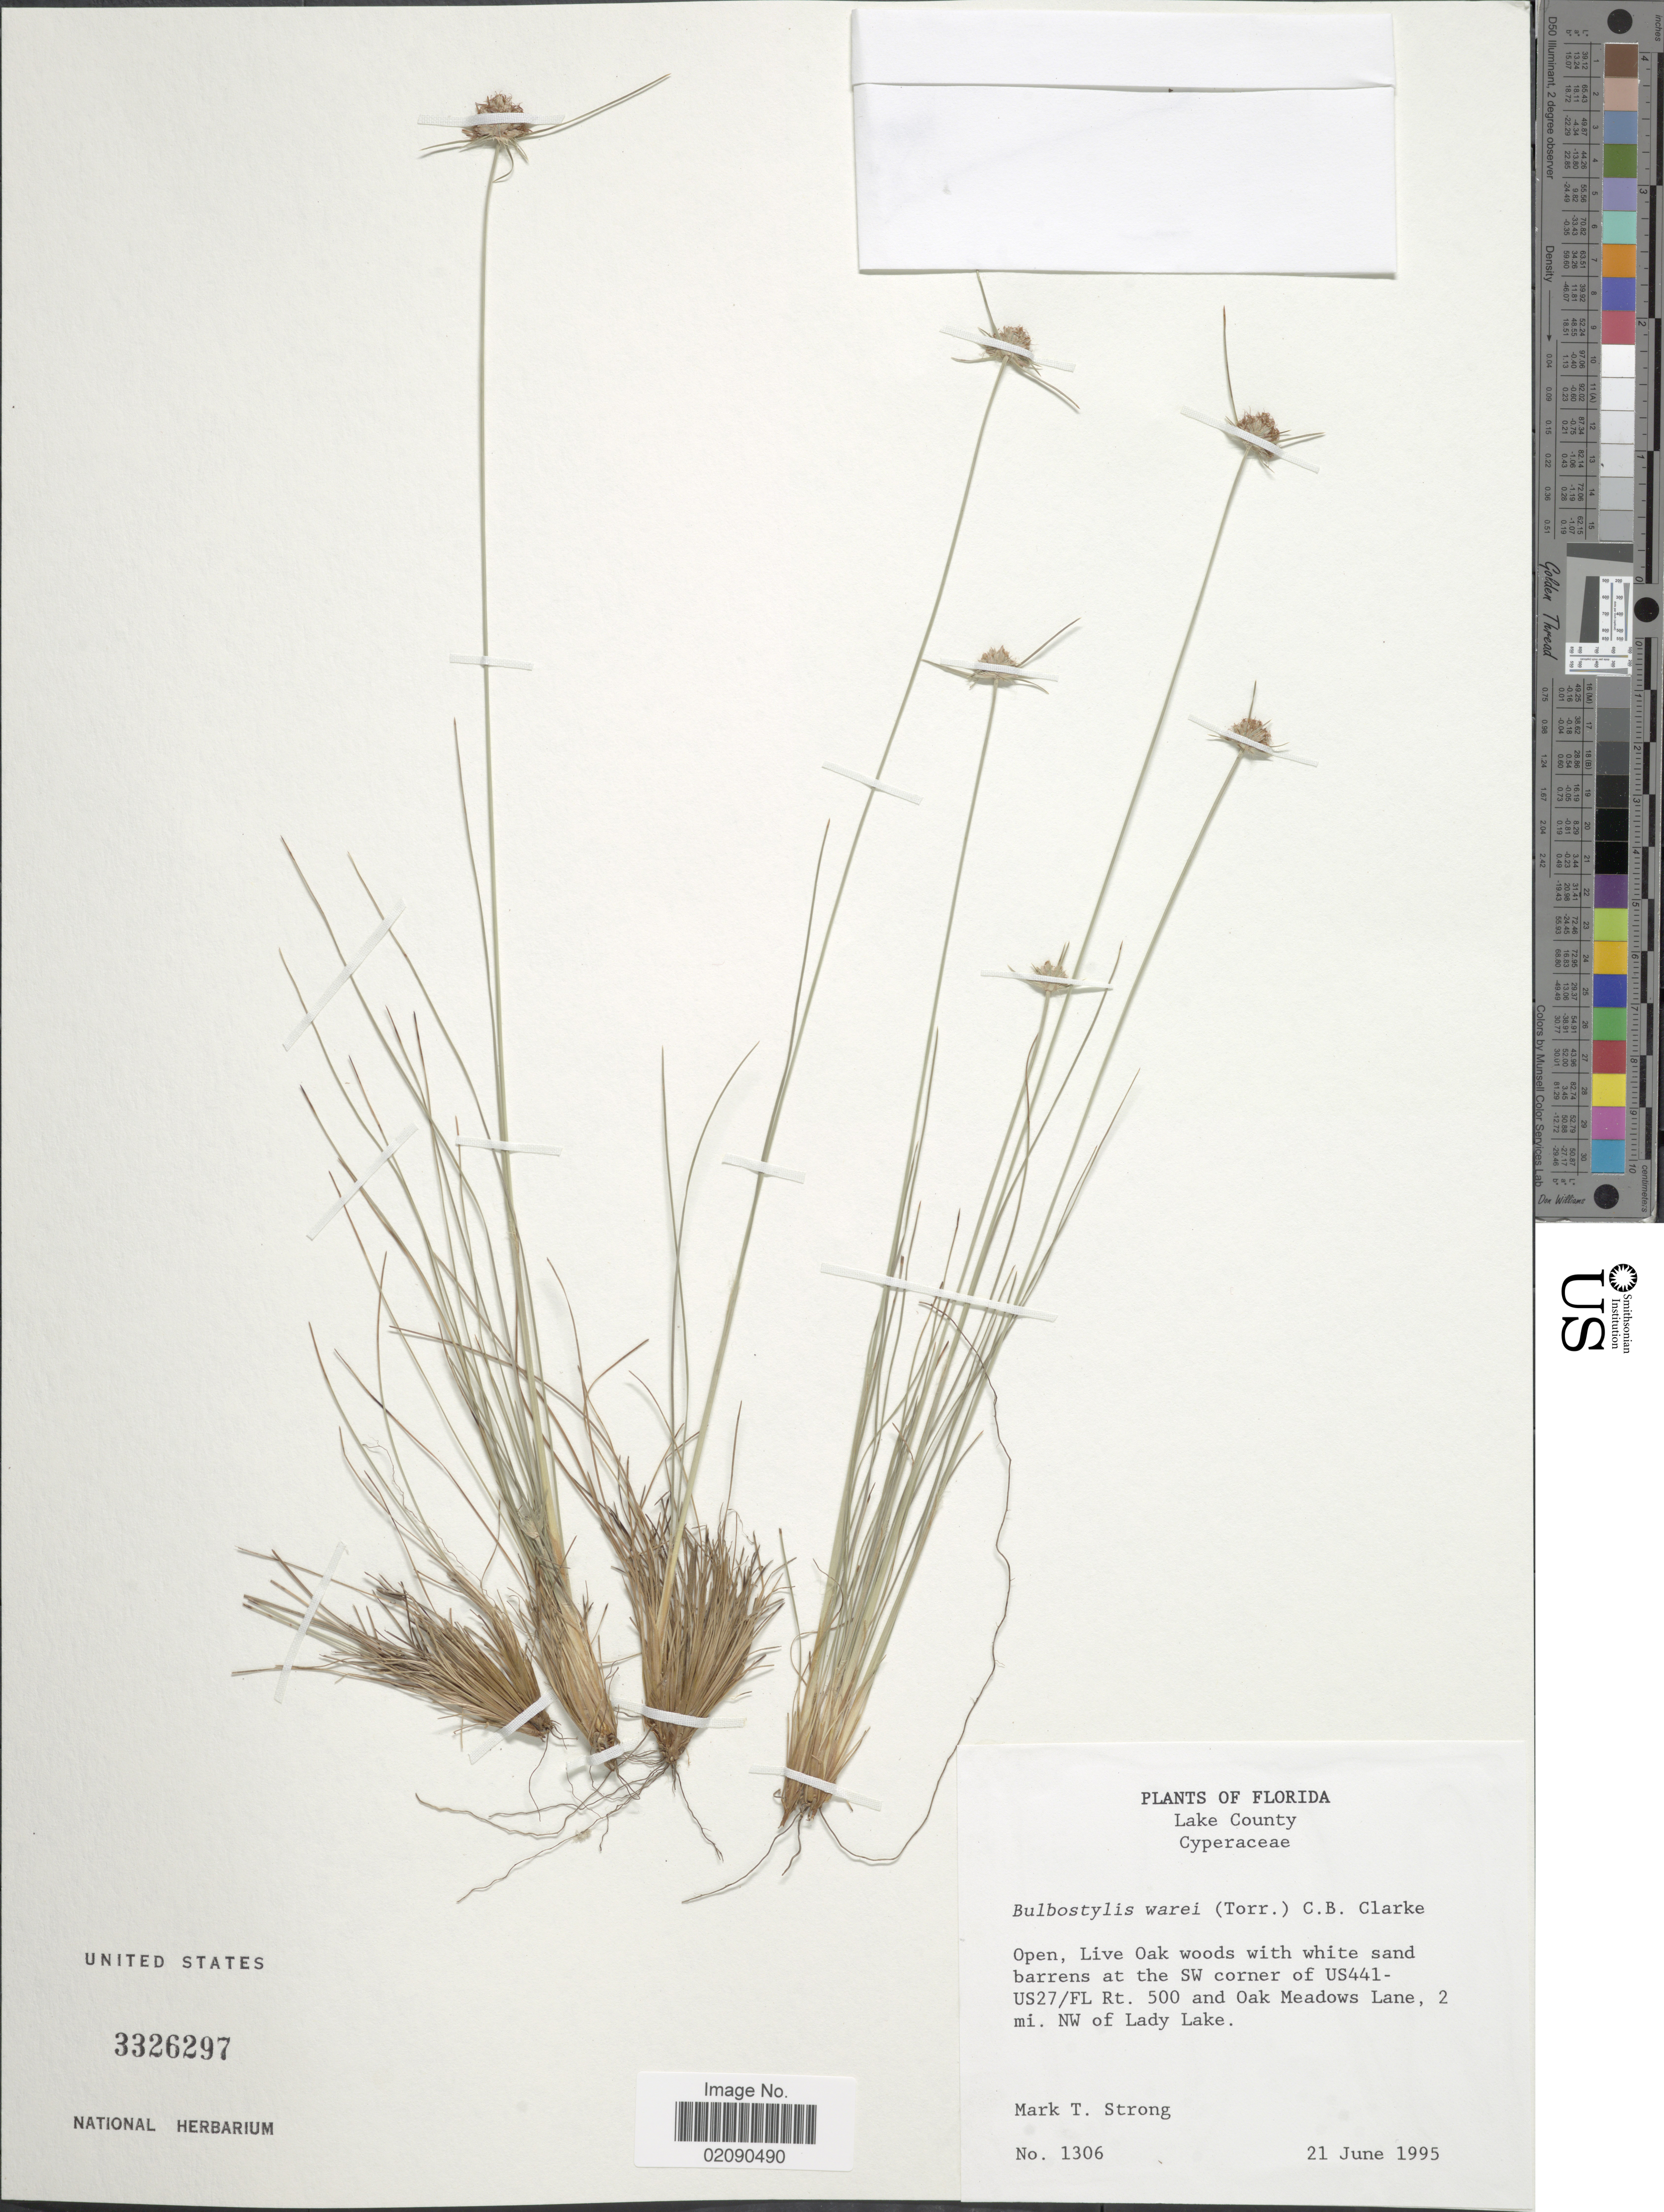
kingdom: Plantae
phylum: Tracheophyta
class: Liliopsida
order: Poales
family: Cyperaceae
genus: Bulbostylis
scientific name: Bulbostylis warei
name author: (Torr.) C.B. Clarke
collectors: M. T. Strong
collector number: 1306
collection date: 1995-06-21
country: United States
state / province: Florida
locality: Lake County, Open, Live Oak woods with white sand barrens at the SW corner of US441-US27/Fl Rt. 500 and Oak Meadows Lane, 2 mi NW of Lady Lake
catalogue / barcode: US 3326297